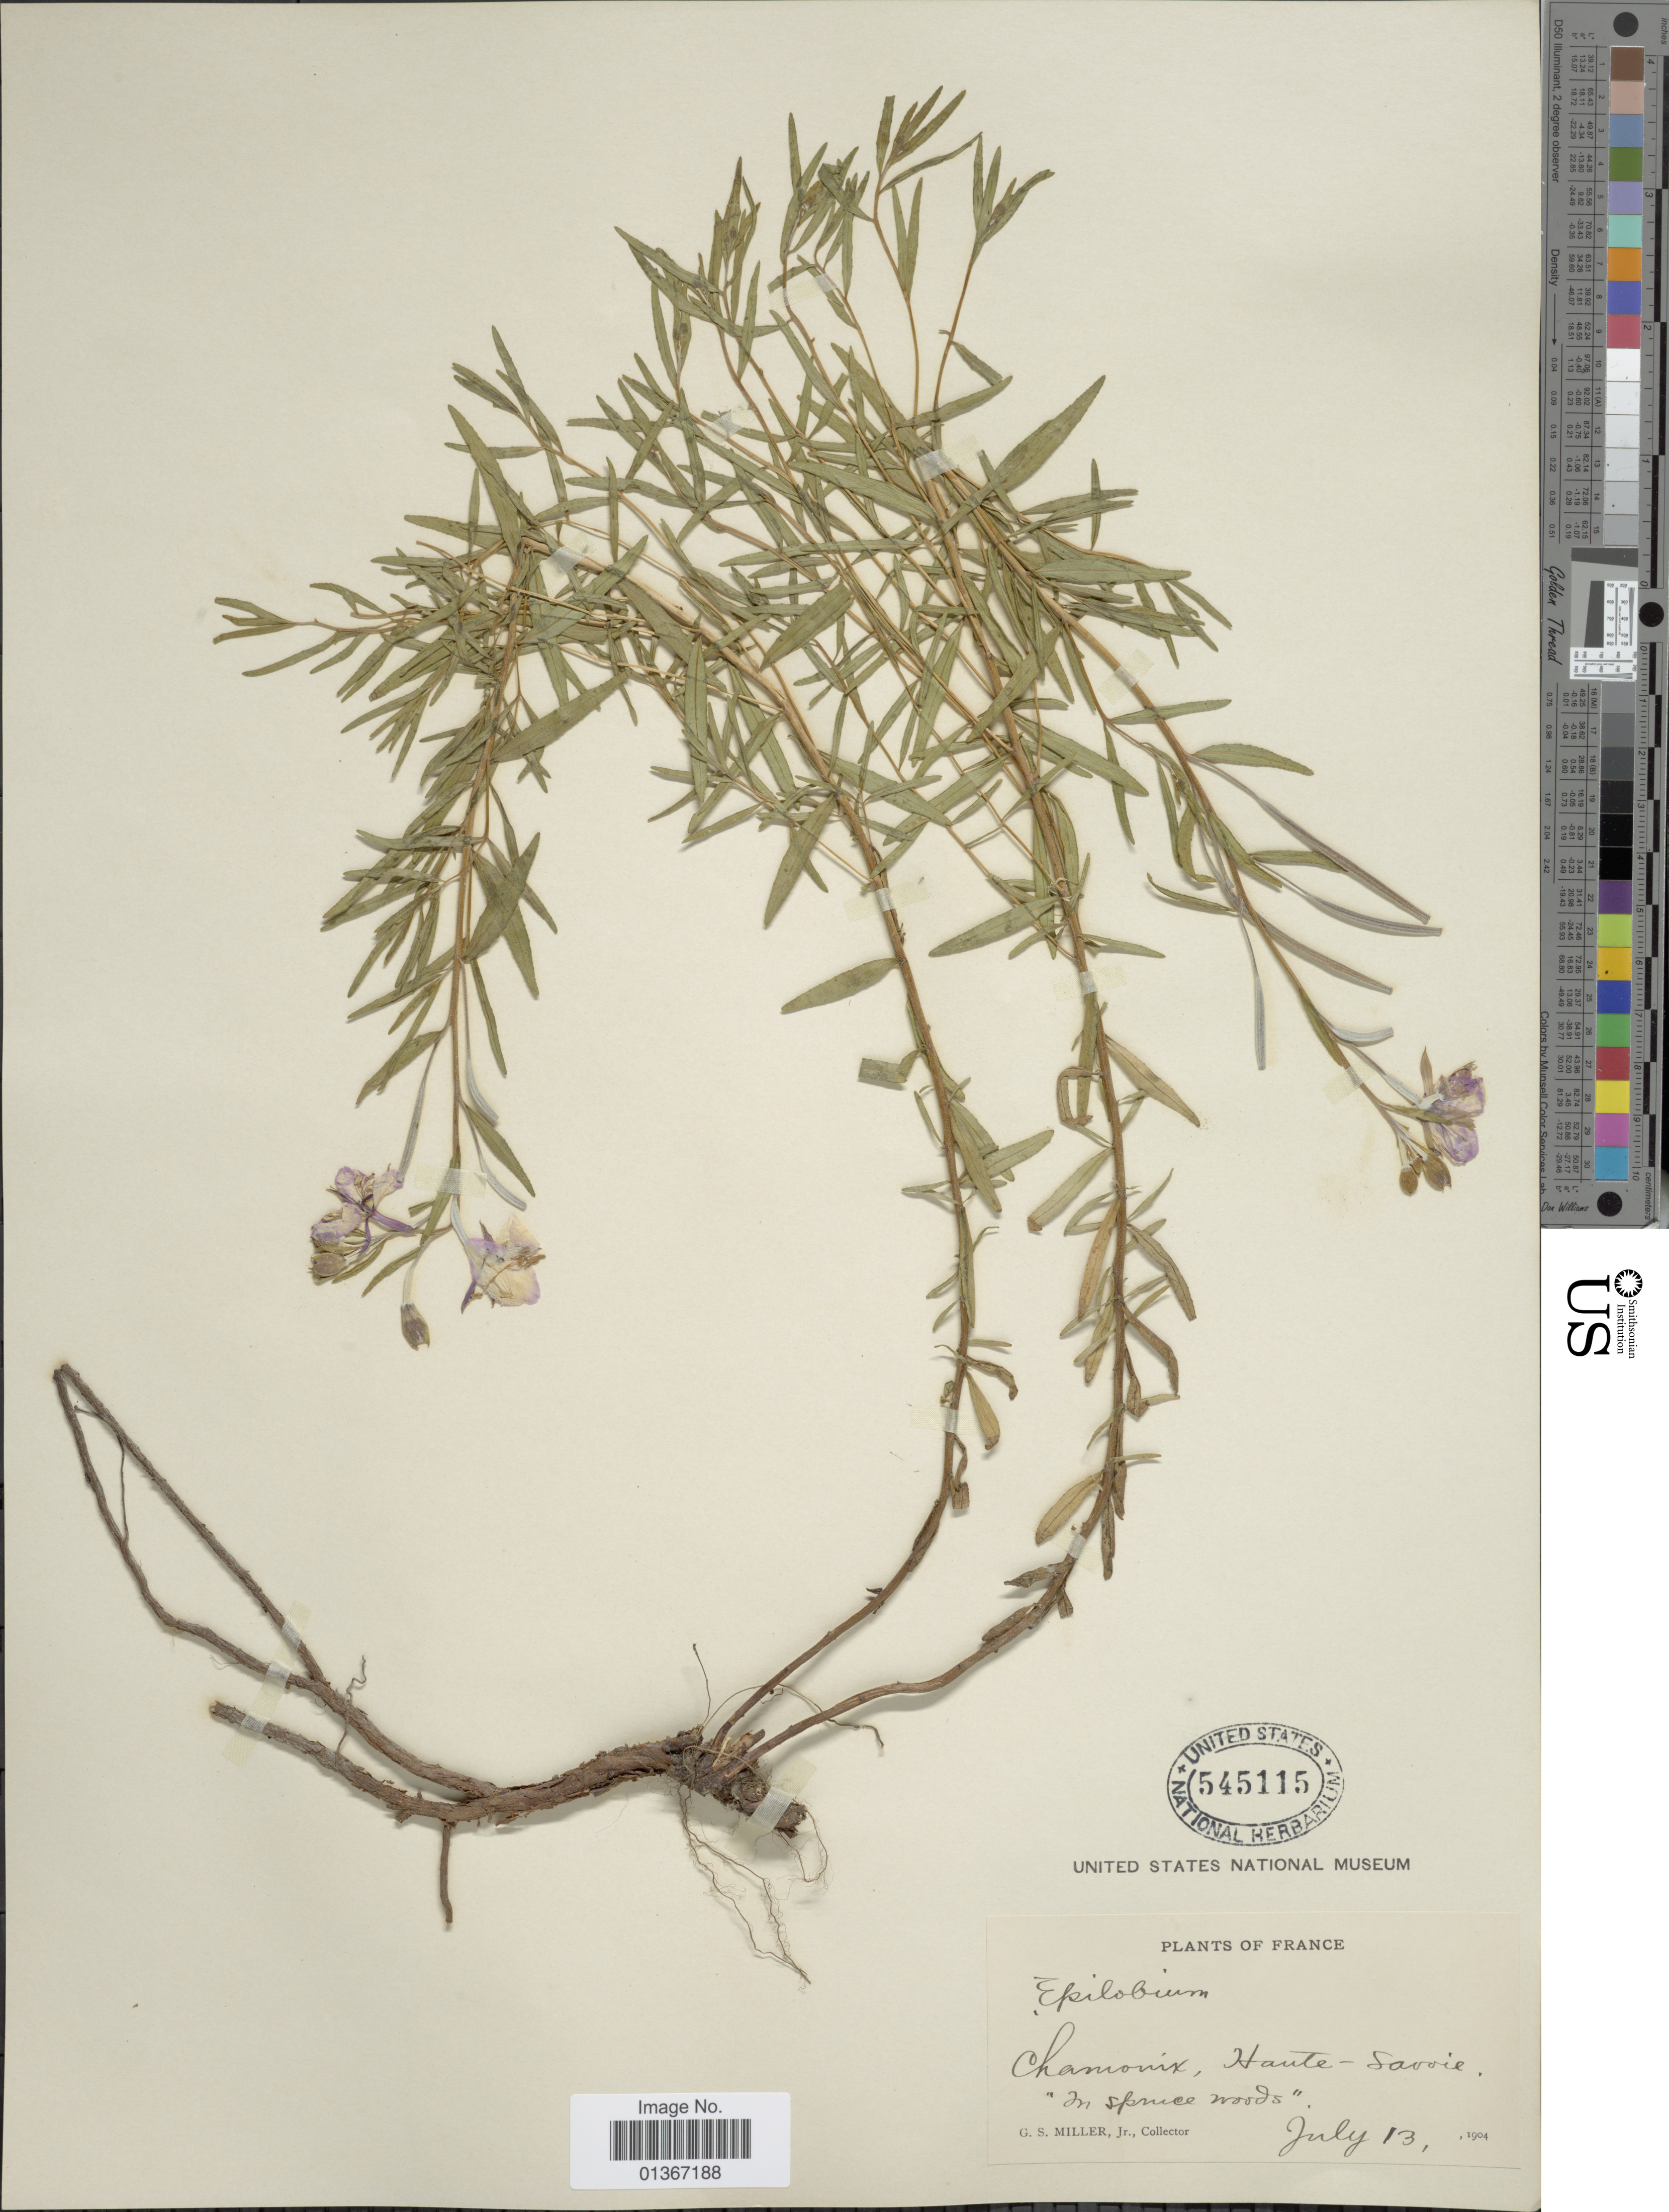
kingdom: Plantae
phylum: Tracheophyta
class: Magnoliopsida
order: Myrtales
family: Onagraceae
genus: Epilobium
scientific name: Epilobium sp.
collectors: G. S. Miller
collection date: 1904-07-13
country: France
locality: Chamonix, Haute-Savoie.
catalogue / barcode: US 545115